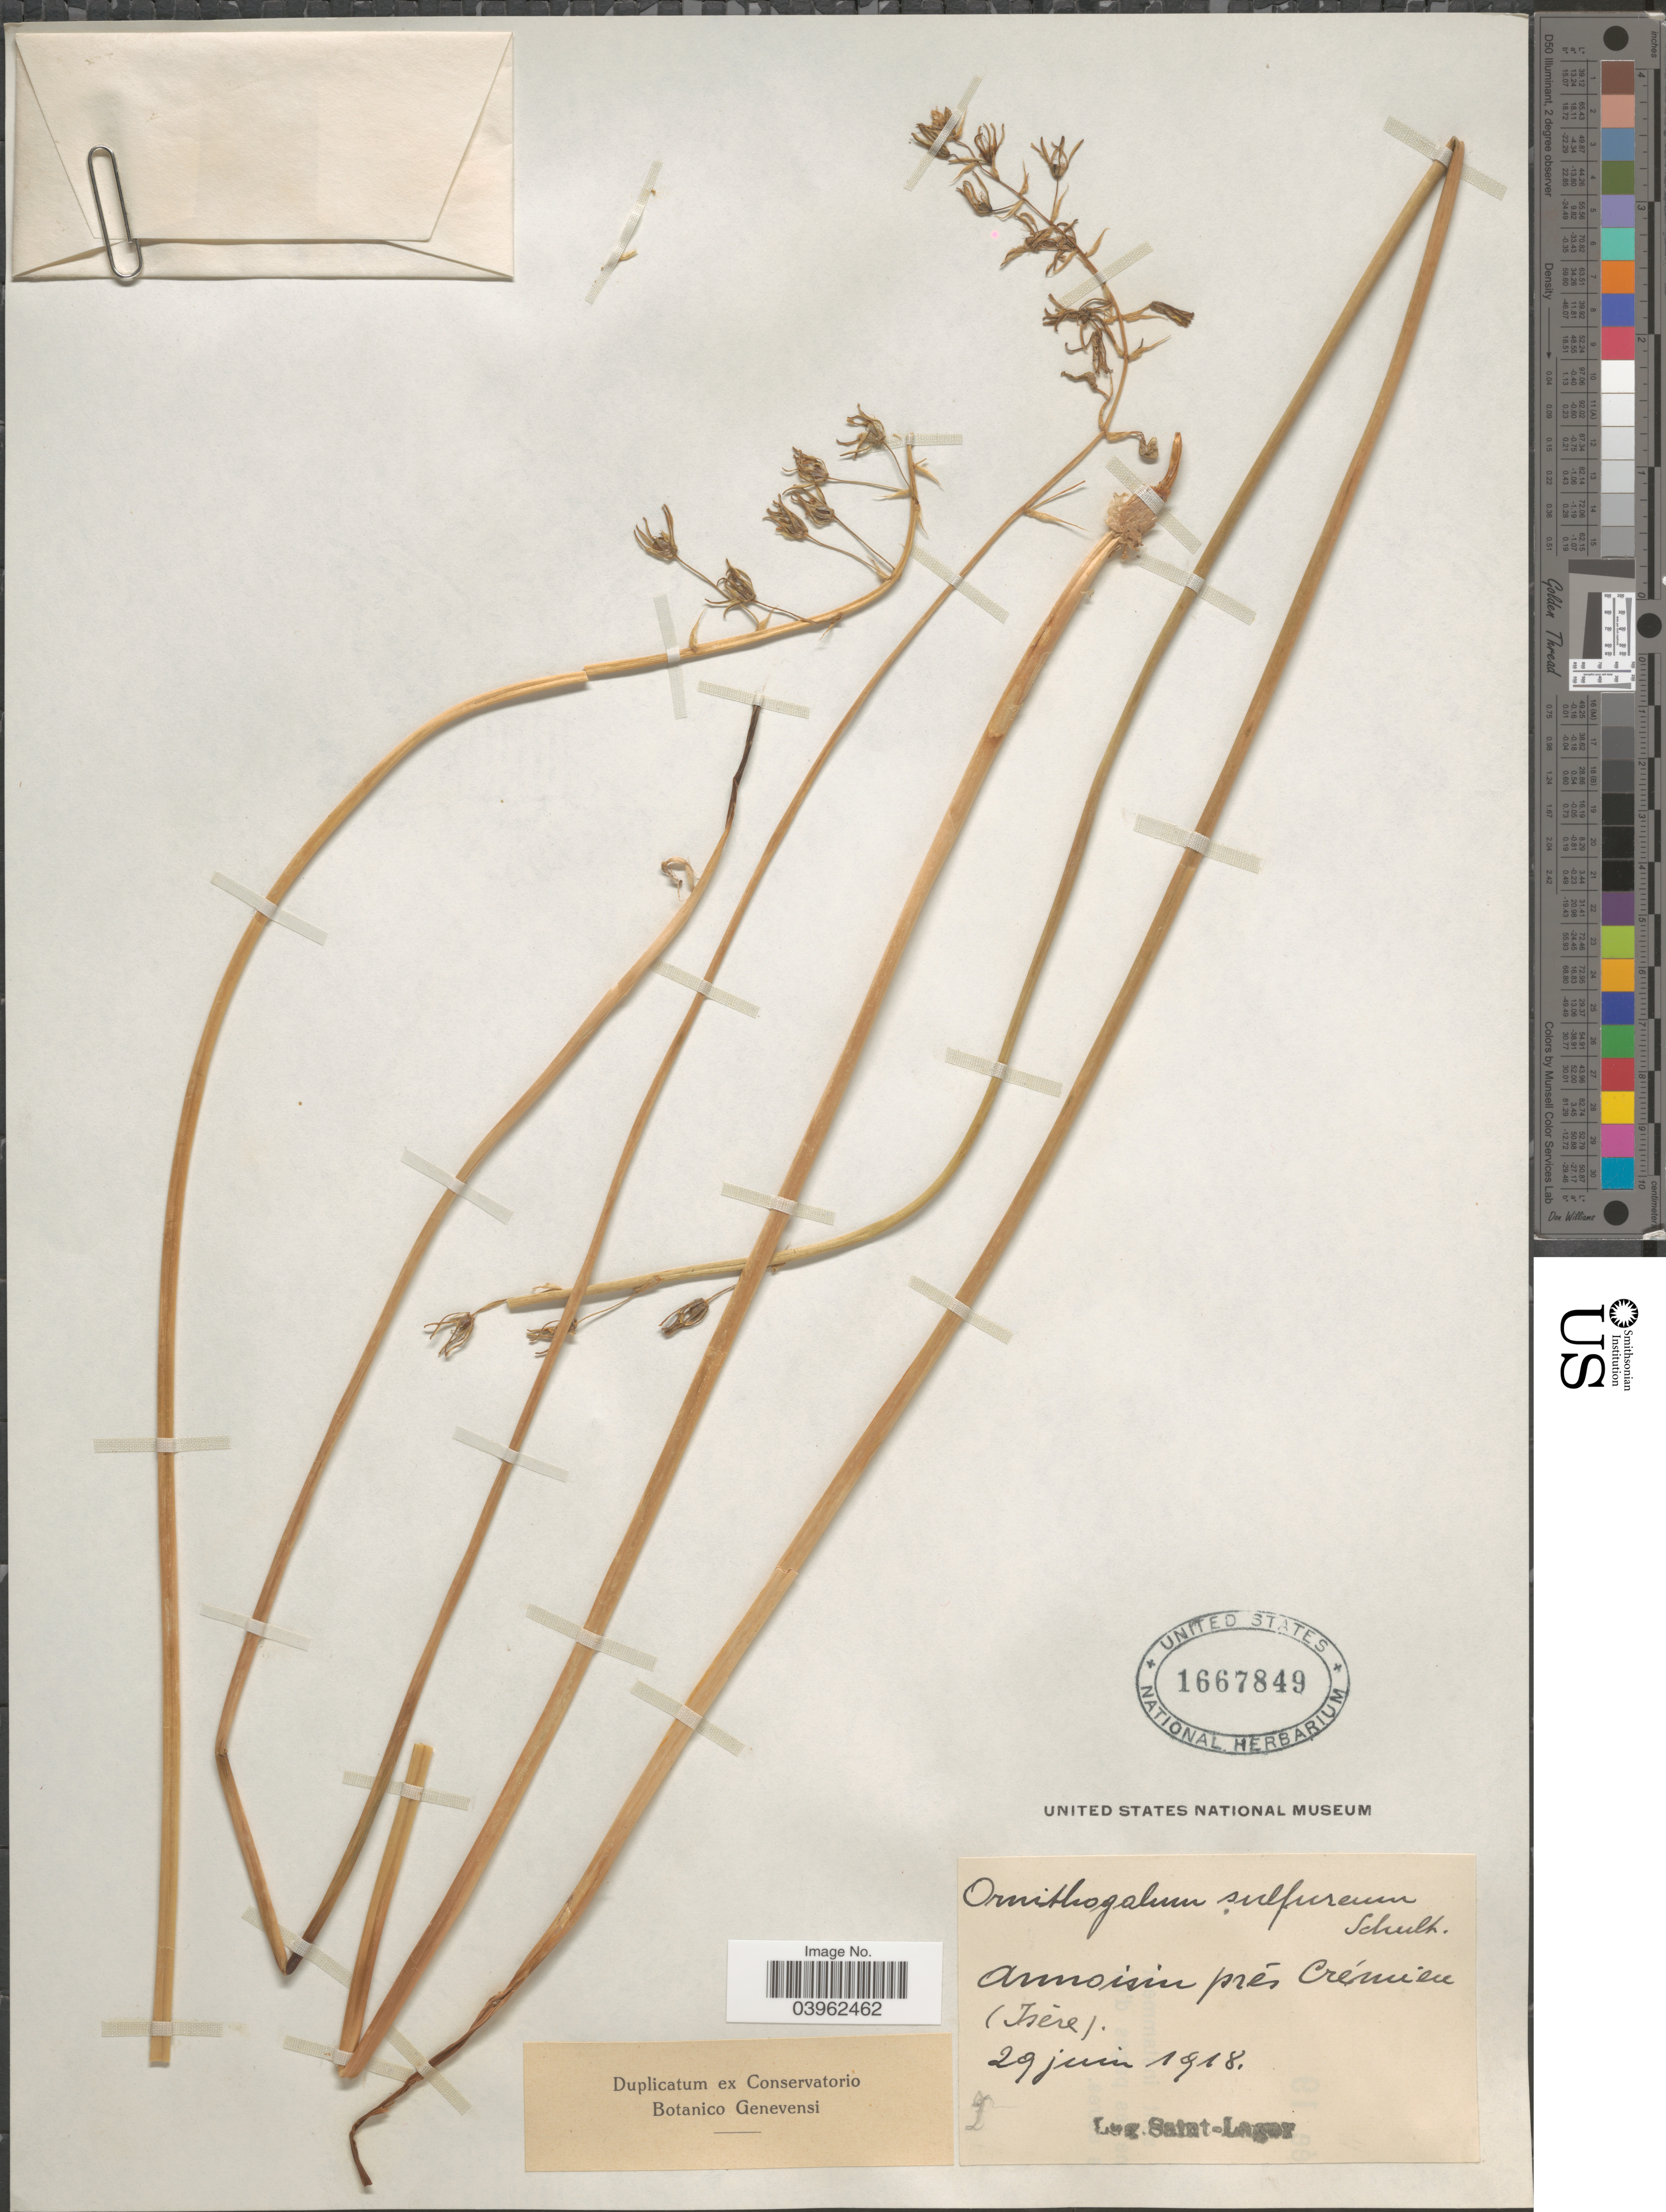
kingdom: Plantae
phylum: Tracheophyta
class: Liliopsida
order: Asparagales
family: Asparagaceae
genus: Ornithogalum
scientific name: Ornithogalum sulphureum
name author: (Waldst. & Kit.) Schult. & Schult. f.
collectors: Saint-Lager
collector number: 2*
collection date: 1918-06-29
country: France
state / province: Auvergne-Rhône-Alpes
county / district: Isère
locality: Annoisin prés Crémieu (Isére).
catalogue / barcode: US 1667849